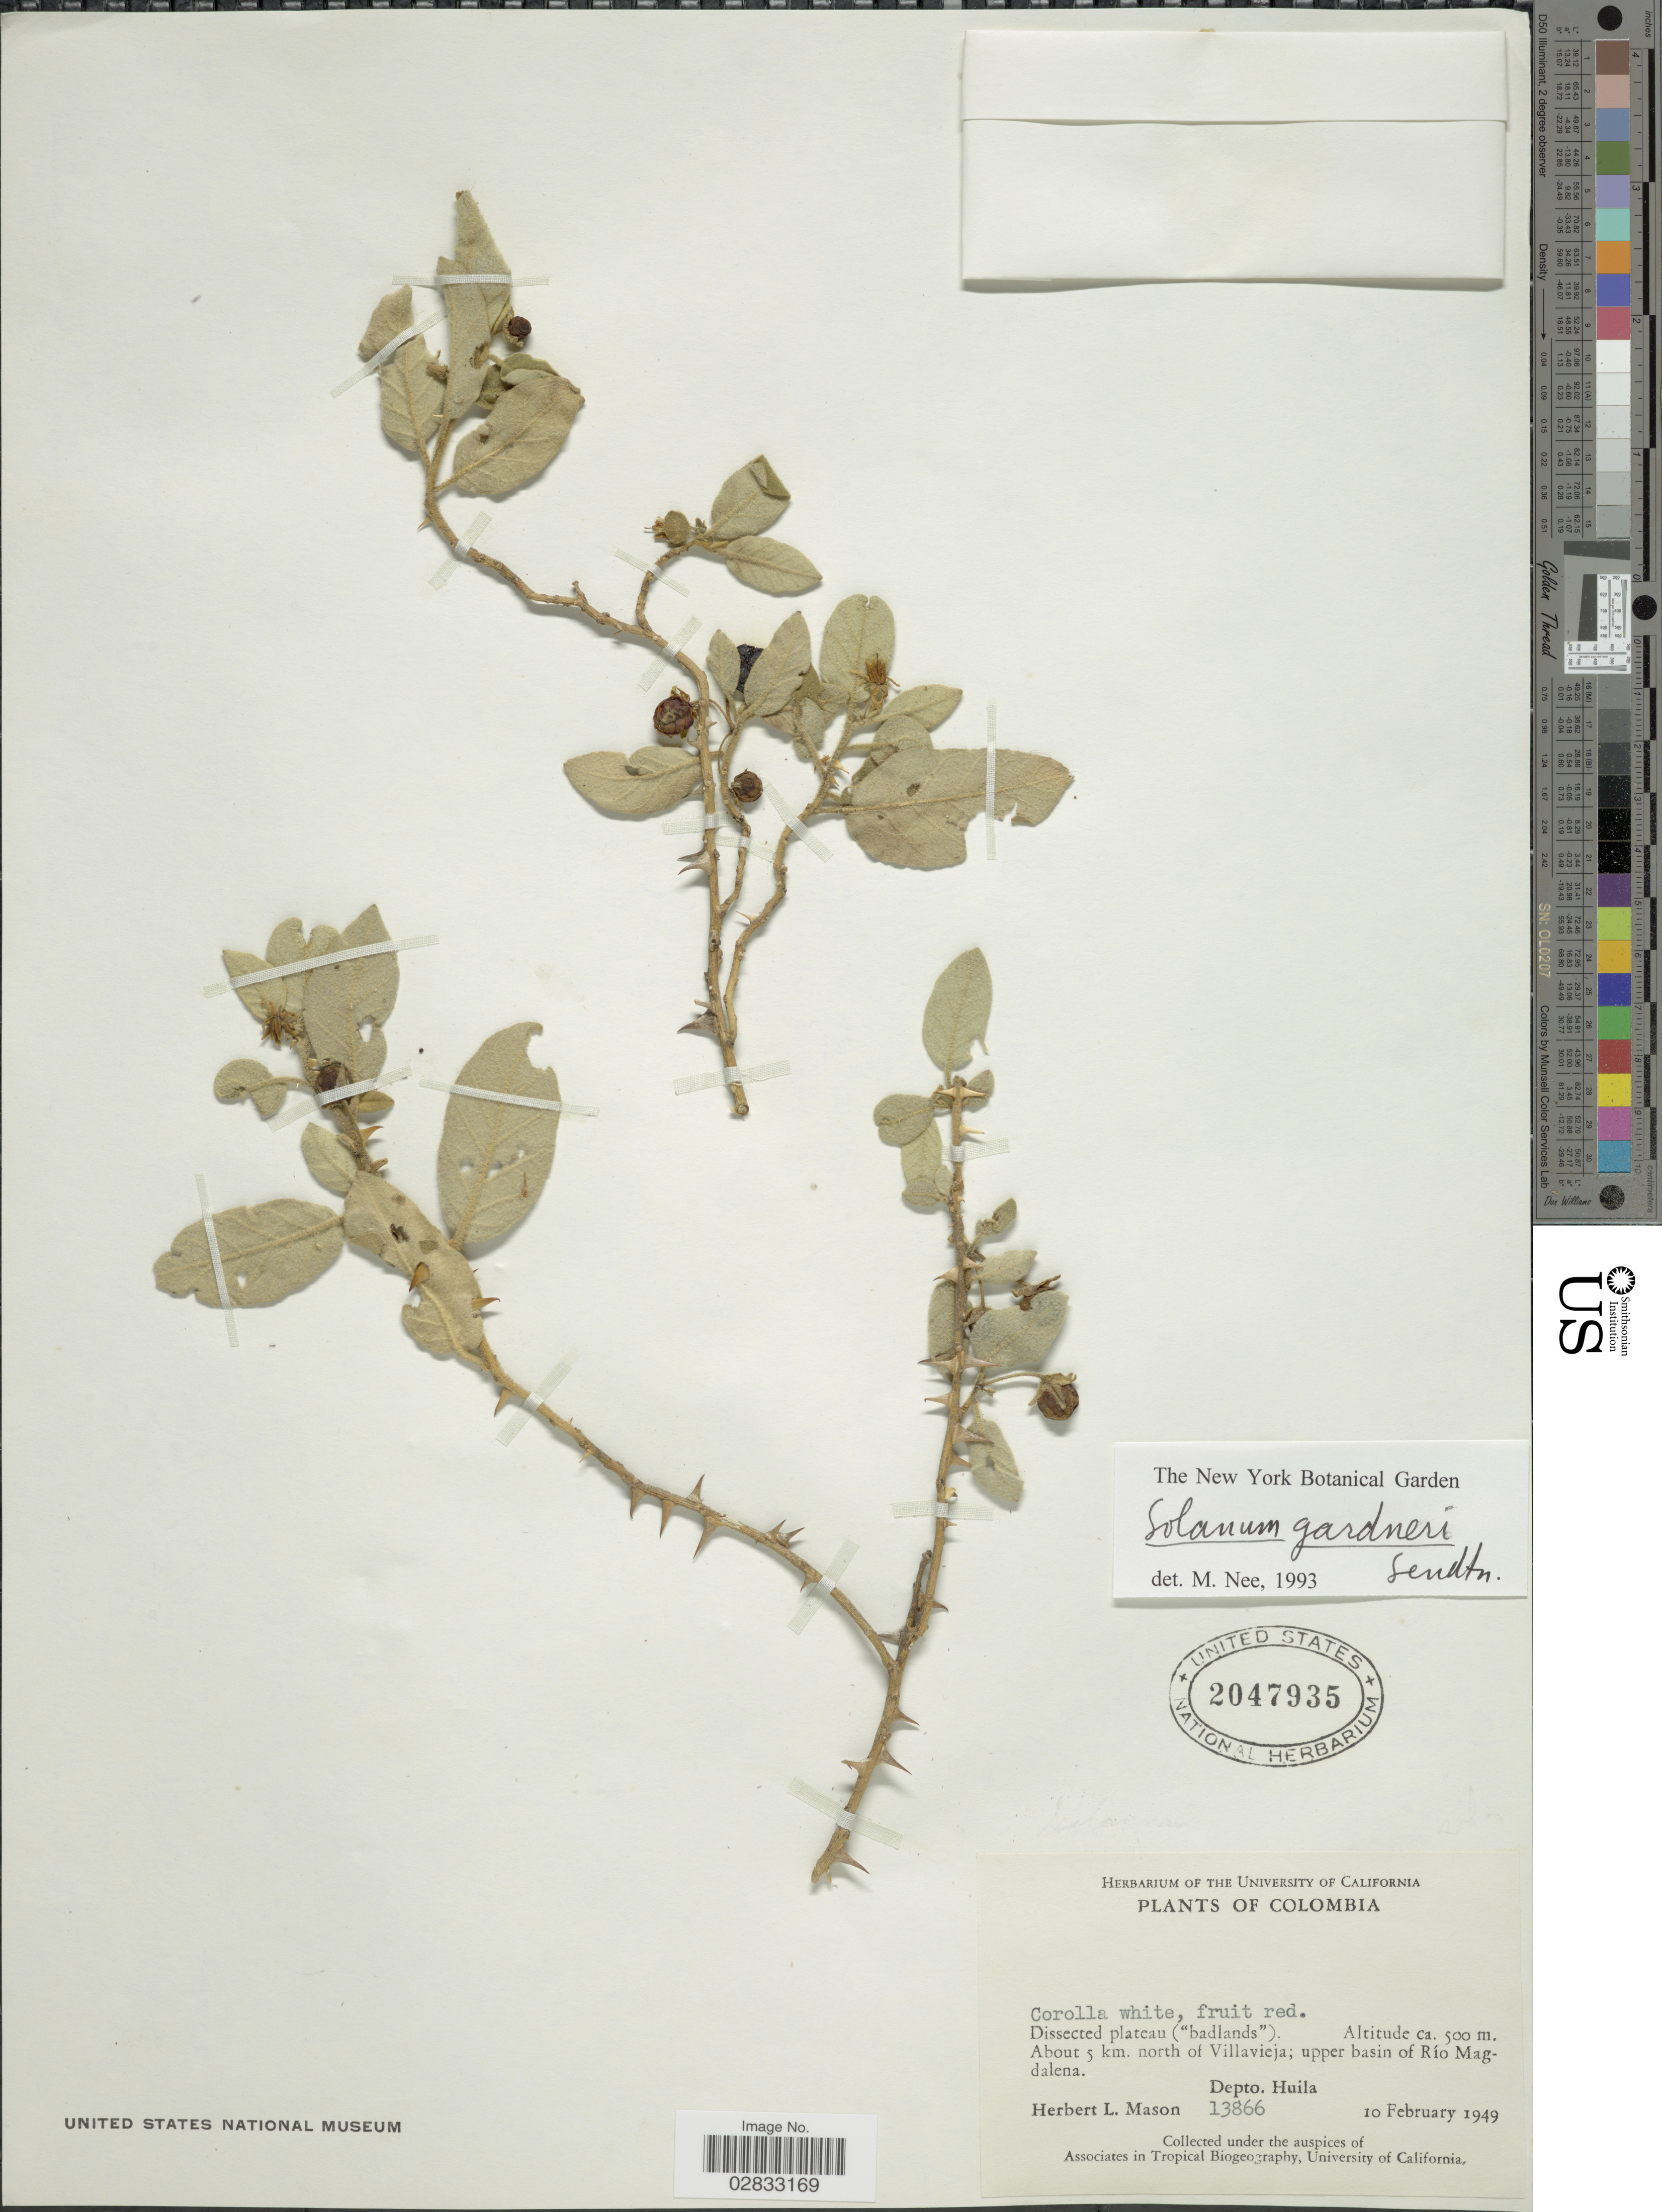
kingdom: Plantae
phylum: Tracheophyta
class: Magnoliopsida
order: Solanales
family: Solanaceae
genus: Solanum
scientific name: Solanum gardneri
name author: Sendtn. in Mart.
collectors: H. L. Mason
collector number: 13866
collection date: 1949-02-10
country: Colombia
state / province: Huila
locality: About 5 km. north of Villavieja; upper basin of Río Magdalena. Depto. Huila.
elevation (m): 500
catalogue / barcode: US 2047935